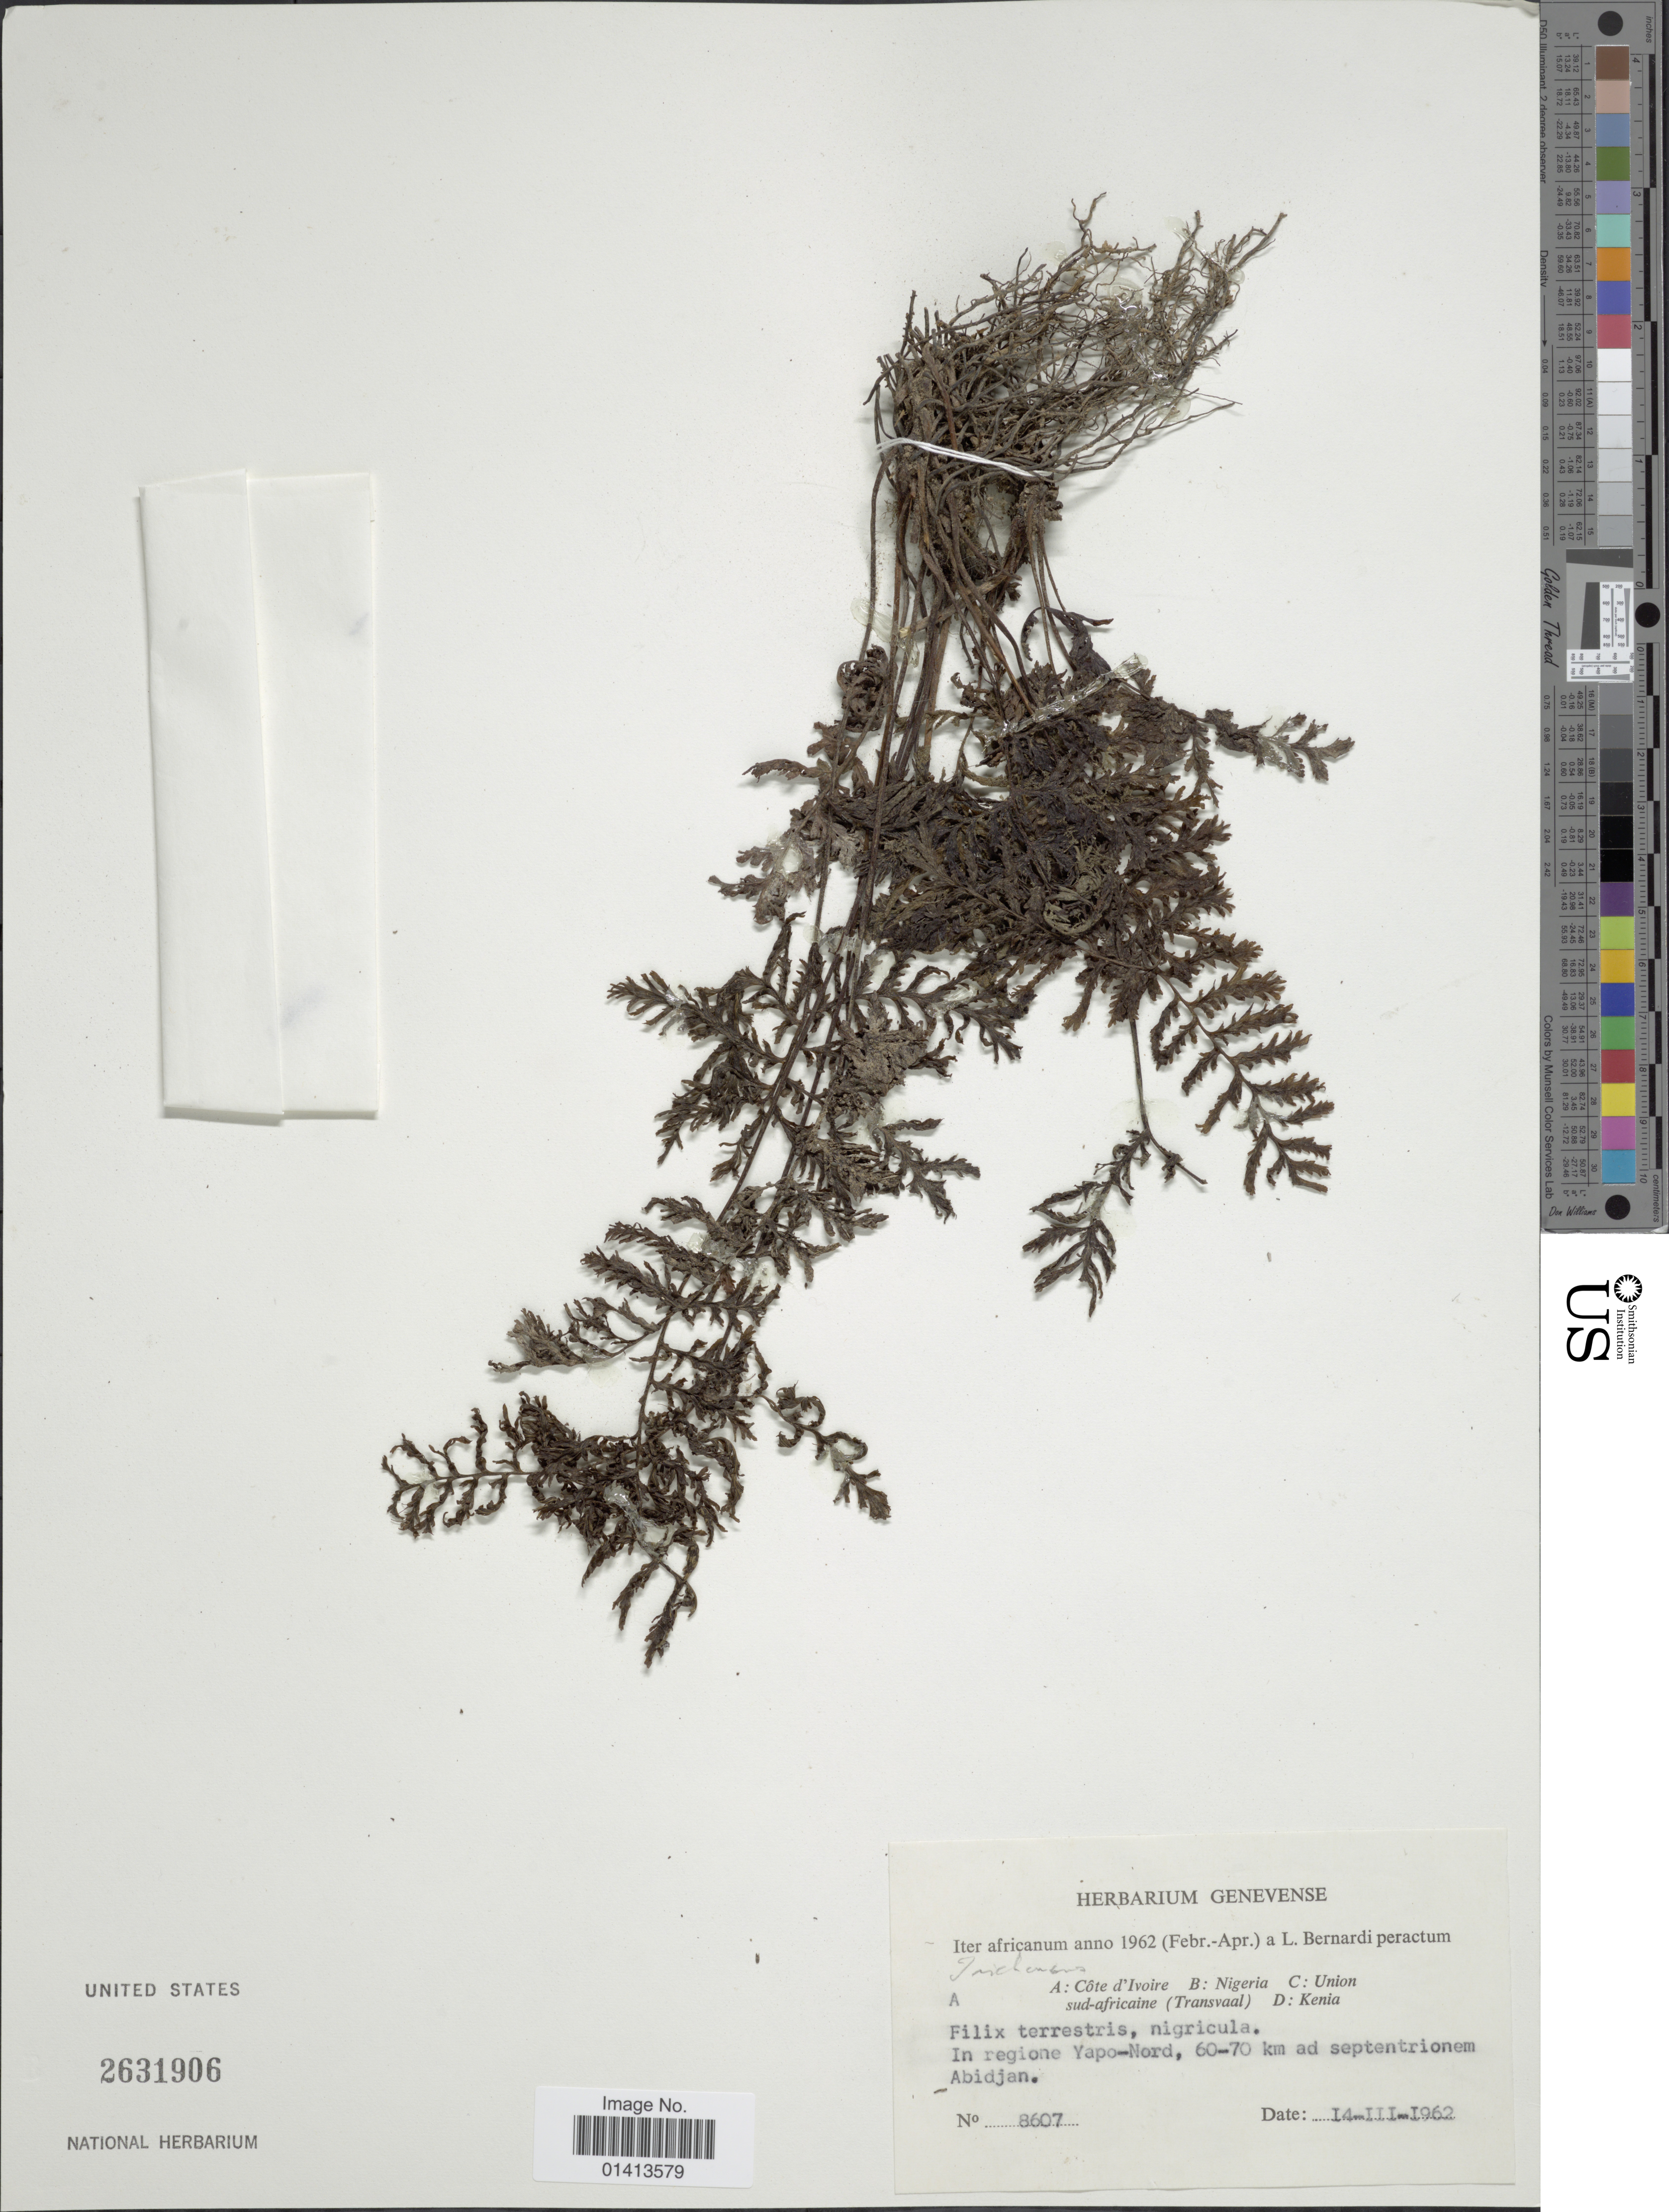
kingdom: Plantae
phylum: Tracheophyta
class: Polypodiopsida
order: Hymenophyllales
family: Hymenophyllaceae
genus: Crepidomanes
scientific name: Crepidomanes sp.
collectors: L. Bernardi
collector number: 8607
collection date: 1962-03-14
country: Ivory Coast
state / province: Lagunes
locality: In regione Yapo-Nord, 60-70 km ad sepentrionem Abidjan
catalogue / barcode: US 2631906